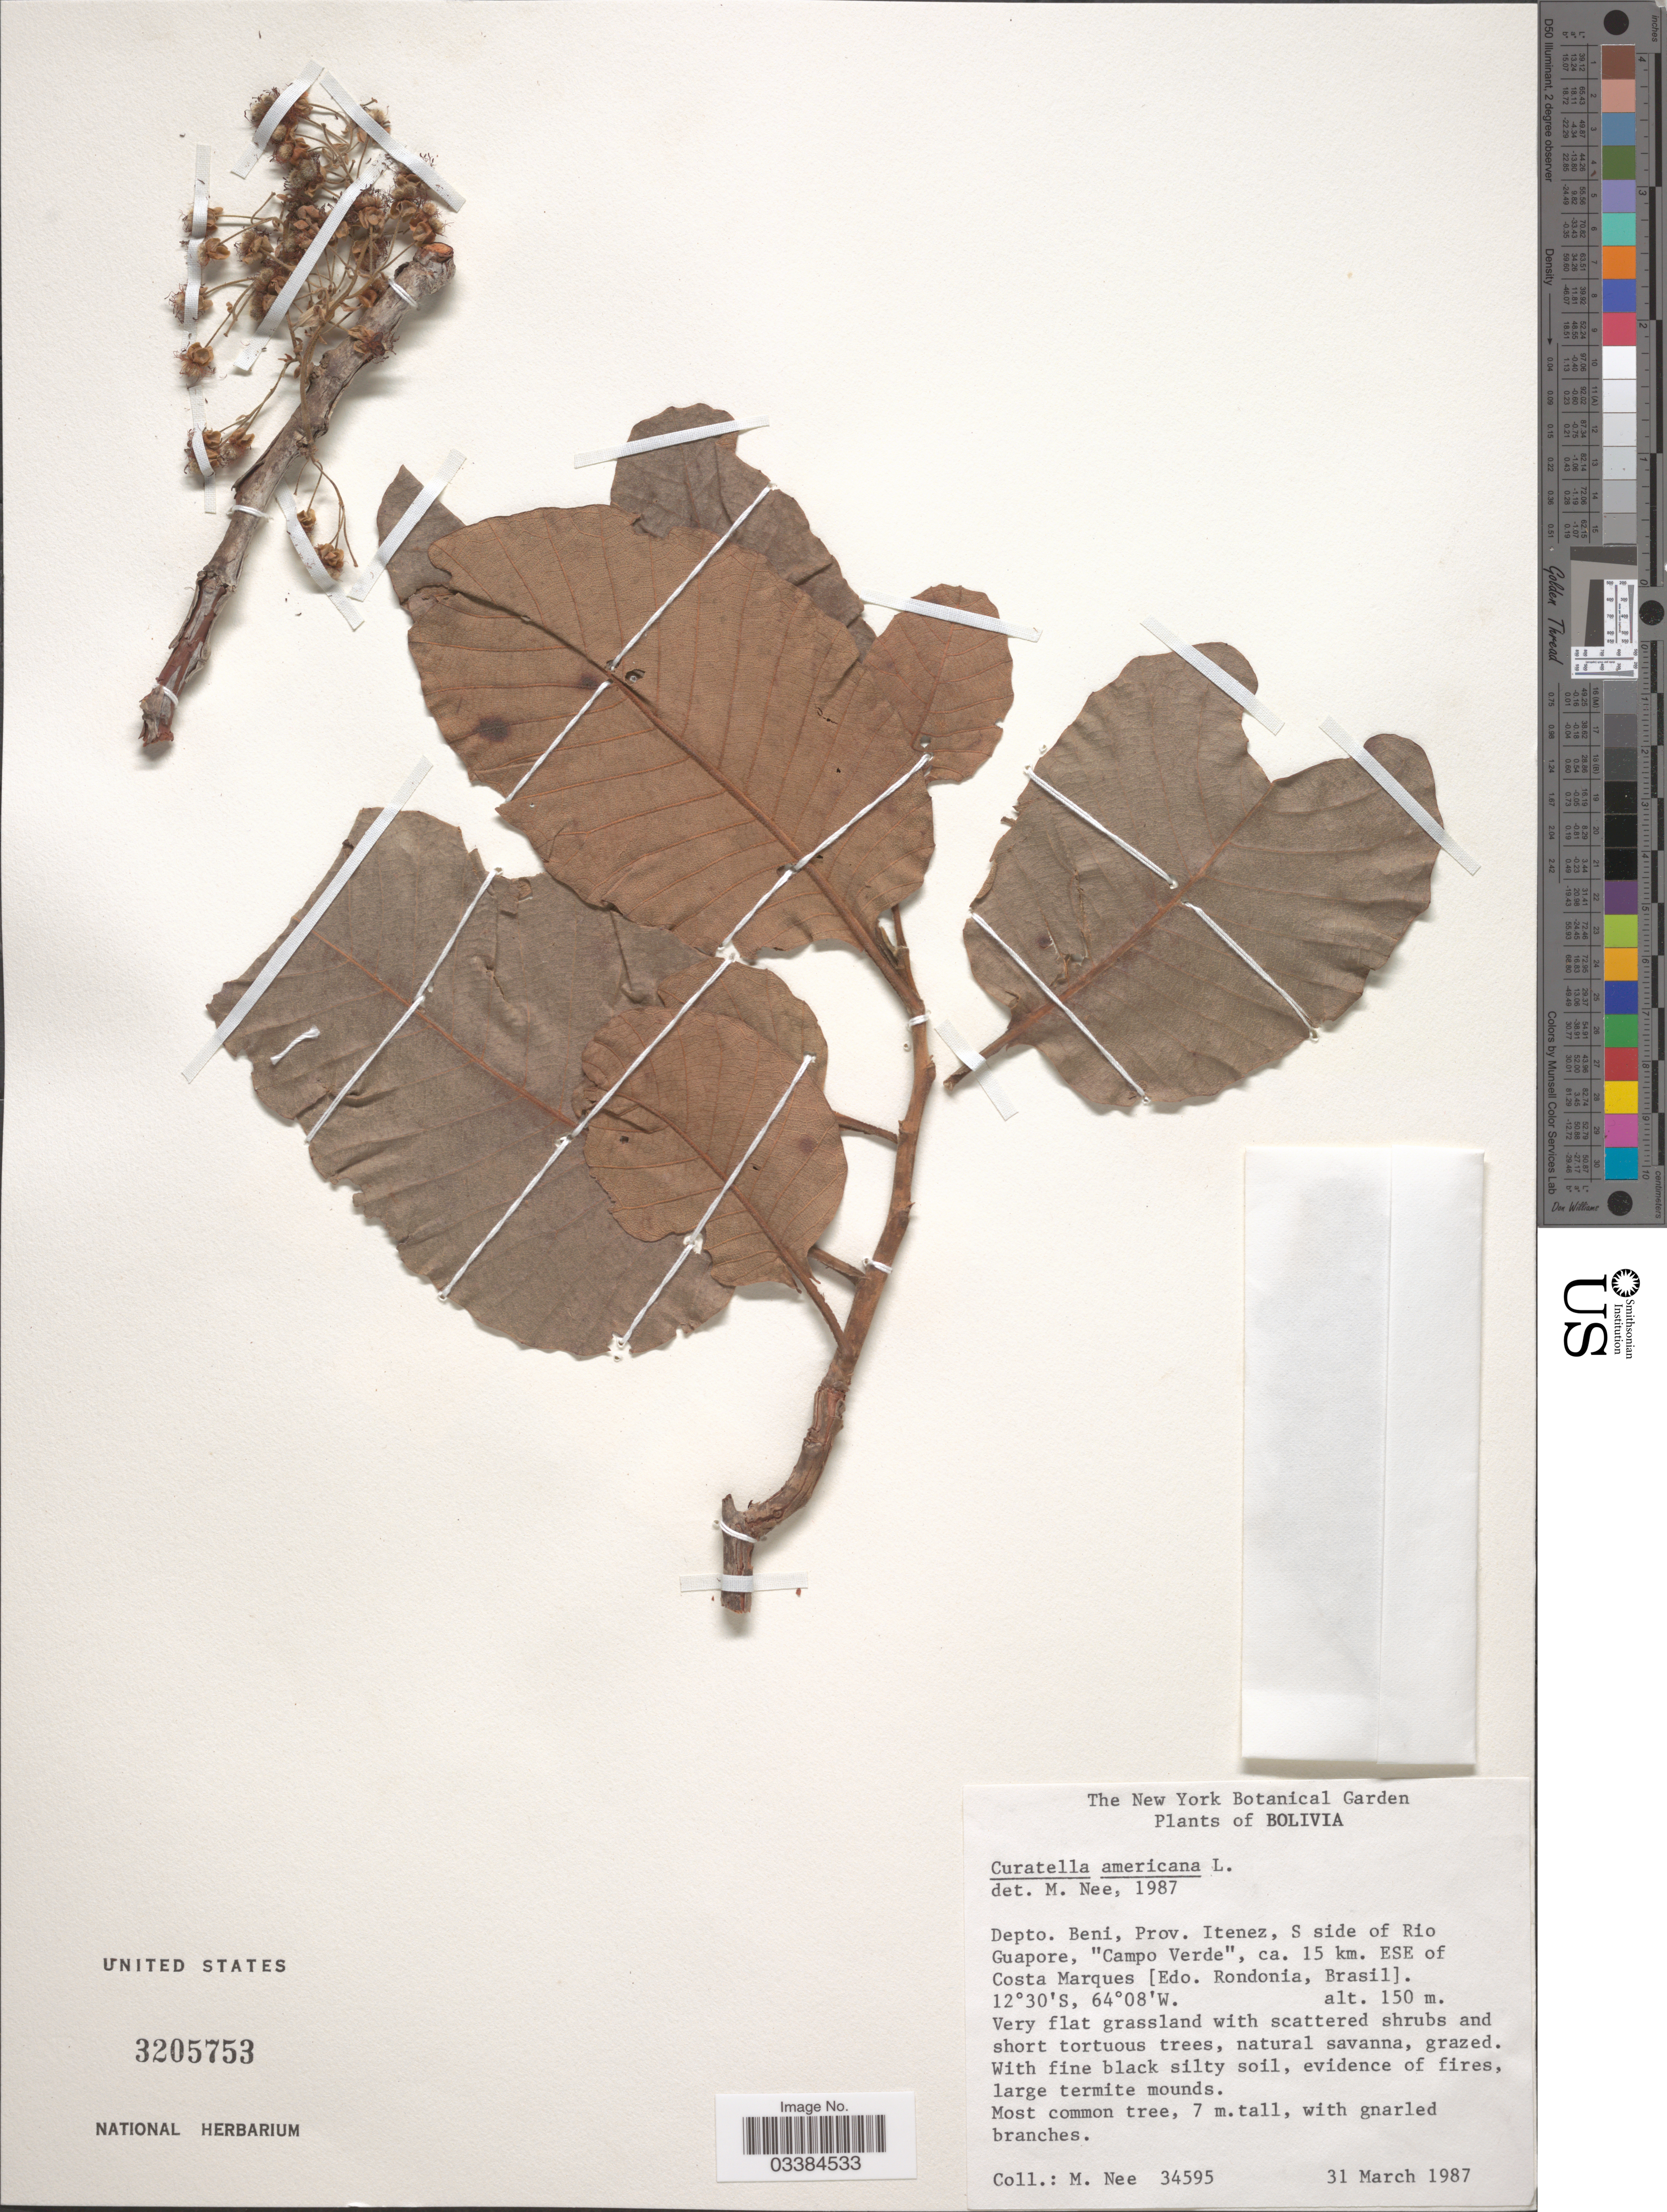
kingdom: Plantae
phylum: Tracheophyta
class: Magnoliopsida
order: Dilleniales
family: Dilleniaceae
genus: Curatella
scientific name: Curatella americana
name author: L.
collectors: M. Nee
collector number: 34595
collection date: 1987-03-31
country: Bolivia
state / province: Beni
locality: Depto. Beni, Prov. Itenez, S side of Rio Guapore, "Campo Verde", ca. 15 km. ESE of Costa Marques [Edo. Rondonia, Brasil].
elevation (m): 150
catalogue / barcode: US 3205753